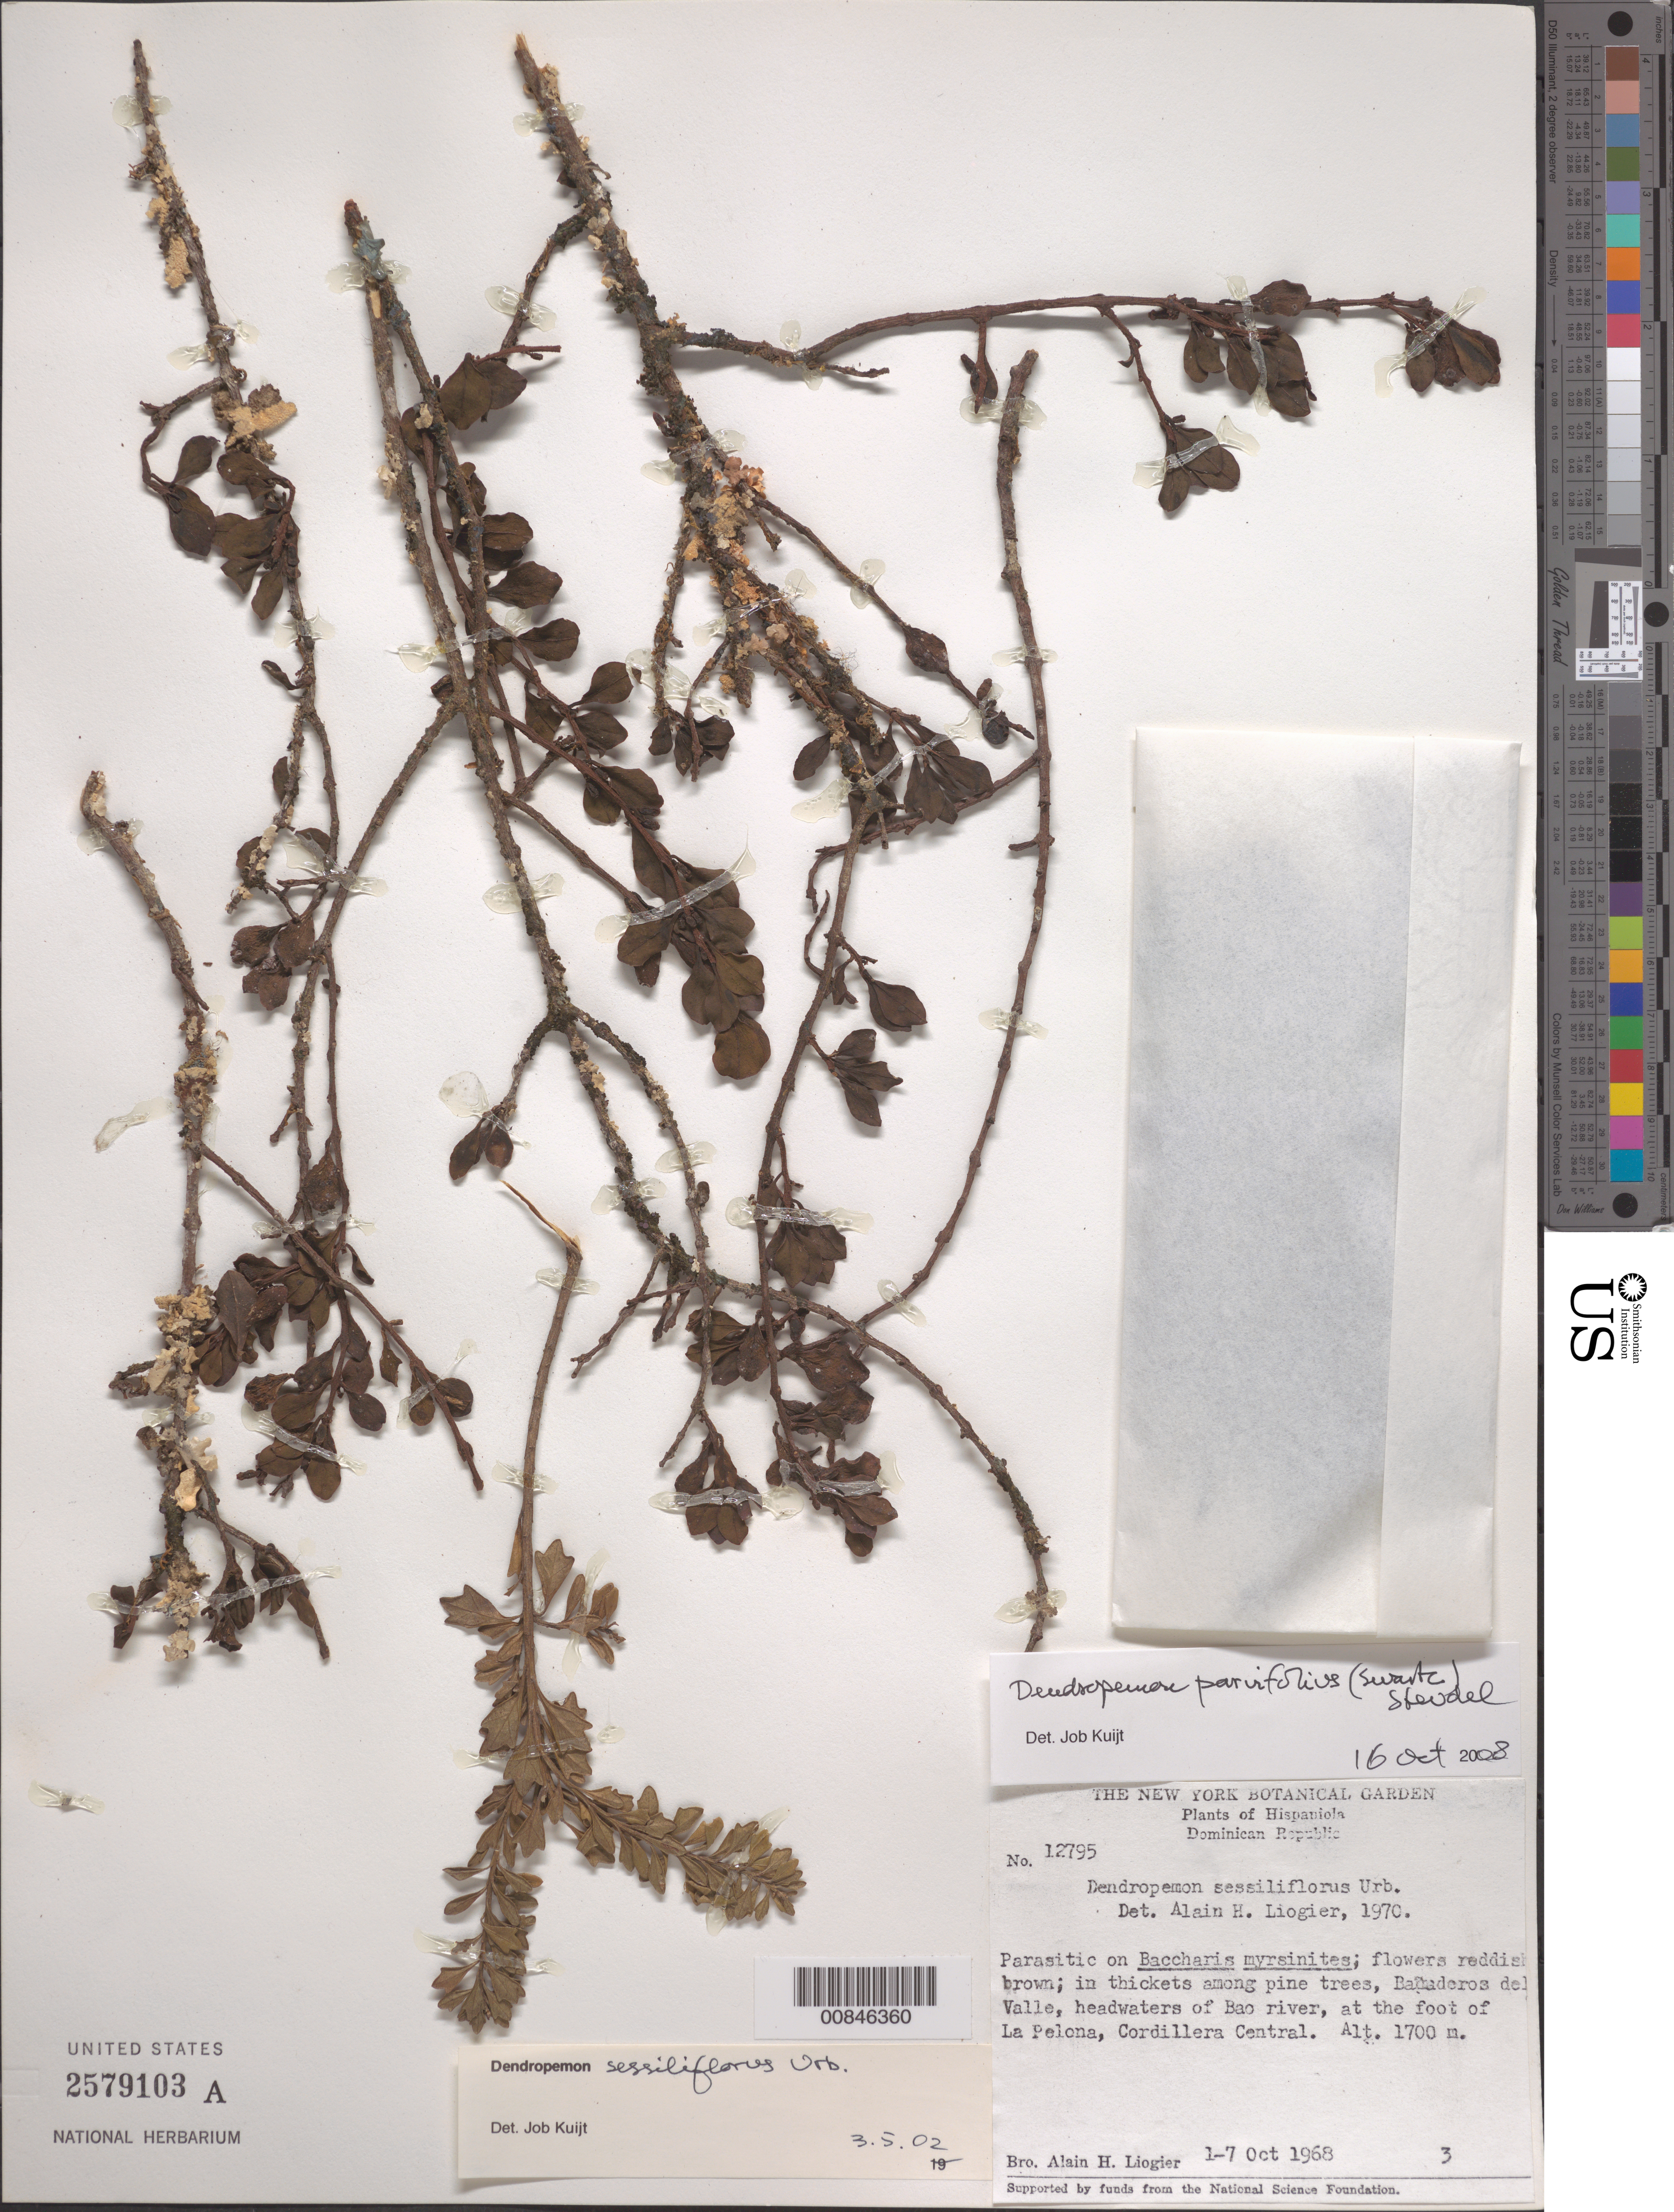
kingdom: Plantae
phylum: Tracheophyta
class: Magnoliopsida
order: Santalales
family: Loranthaceae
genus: Dendropemon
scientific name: Dendropemon sessiliflorus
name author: Urb.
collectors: A. H. Liogier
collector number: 12795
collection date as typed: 01 Oct 1968 to 07 Oct 1968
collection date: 1968-10-01/1968-10-07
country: Dominican Republic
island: Hispaniola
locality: Bañaderos del Valle, headwaters of Bao river, at the foot of La Pelona, Cordillera Central.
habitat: In thickets among pine trees. On Baccharis myrsinites.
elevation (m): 1700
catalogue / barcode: US 2579103A